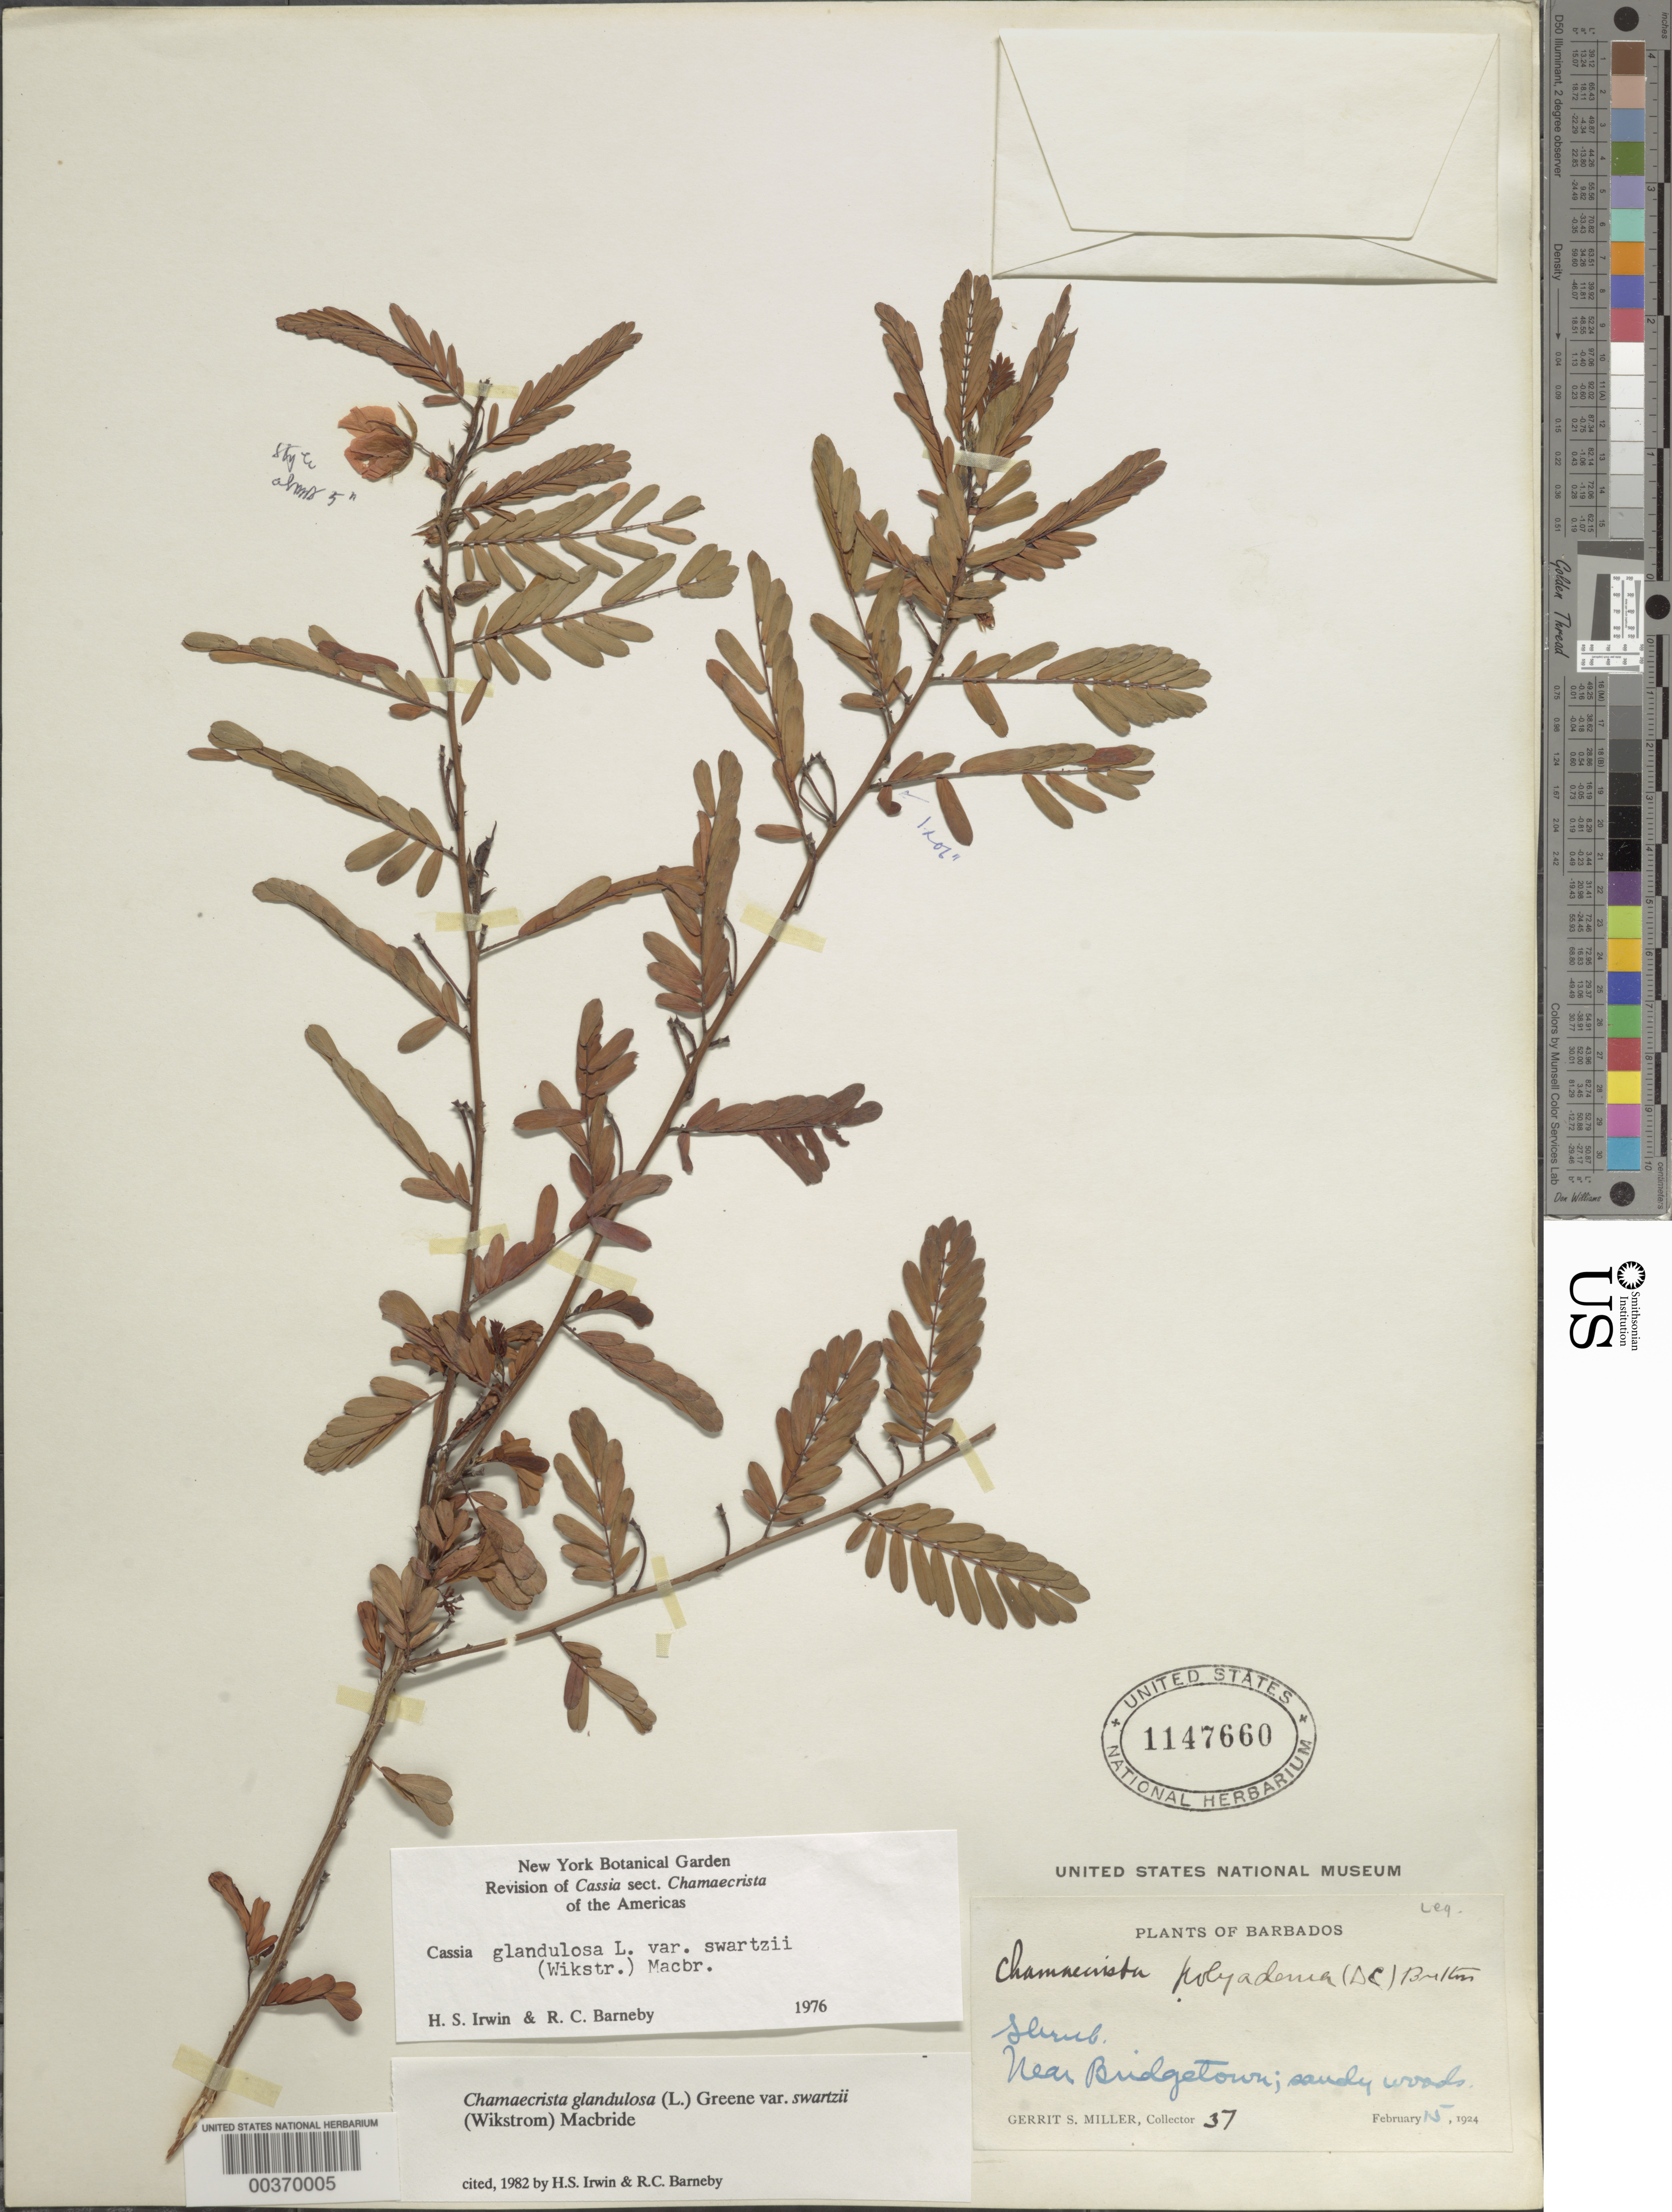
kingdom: Plantae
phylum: Tracheophyta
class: Magnoliopsida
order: Fabales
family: Fabaceae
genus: Chamaecrista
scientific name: Chamaecrista glandulosa var. swartzii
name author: (Wikstr.) H.S. Irwin & Barneby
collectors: G. S. Miller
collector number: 37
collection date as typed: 15 Feb 1924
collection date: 1924-02-15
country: Barbados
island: Windward Is.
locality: Near Bridgetown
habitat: Sandy woods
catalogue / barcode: US 1147660